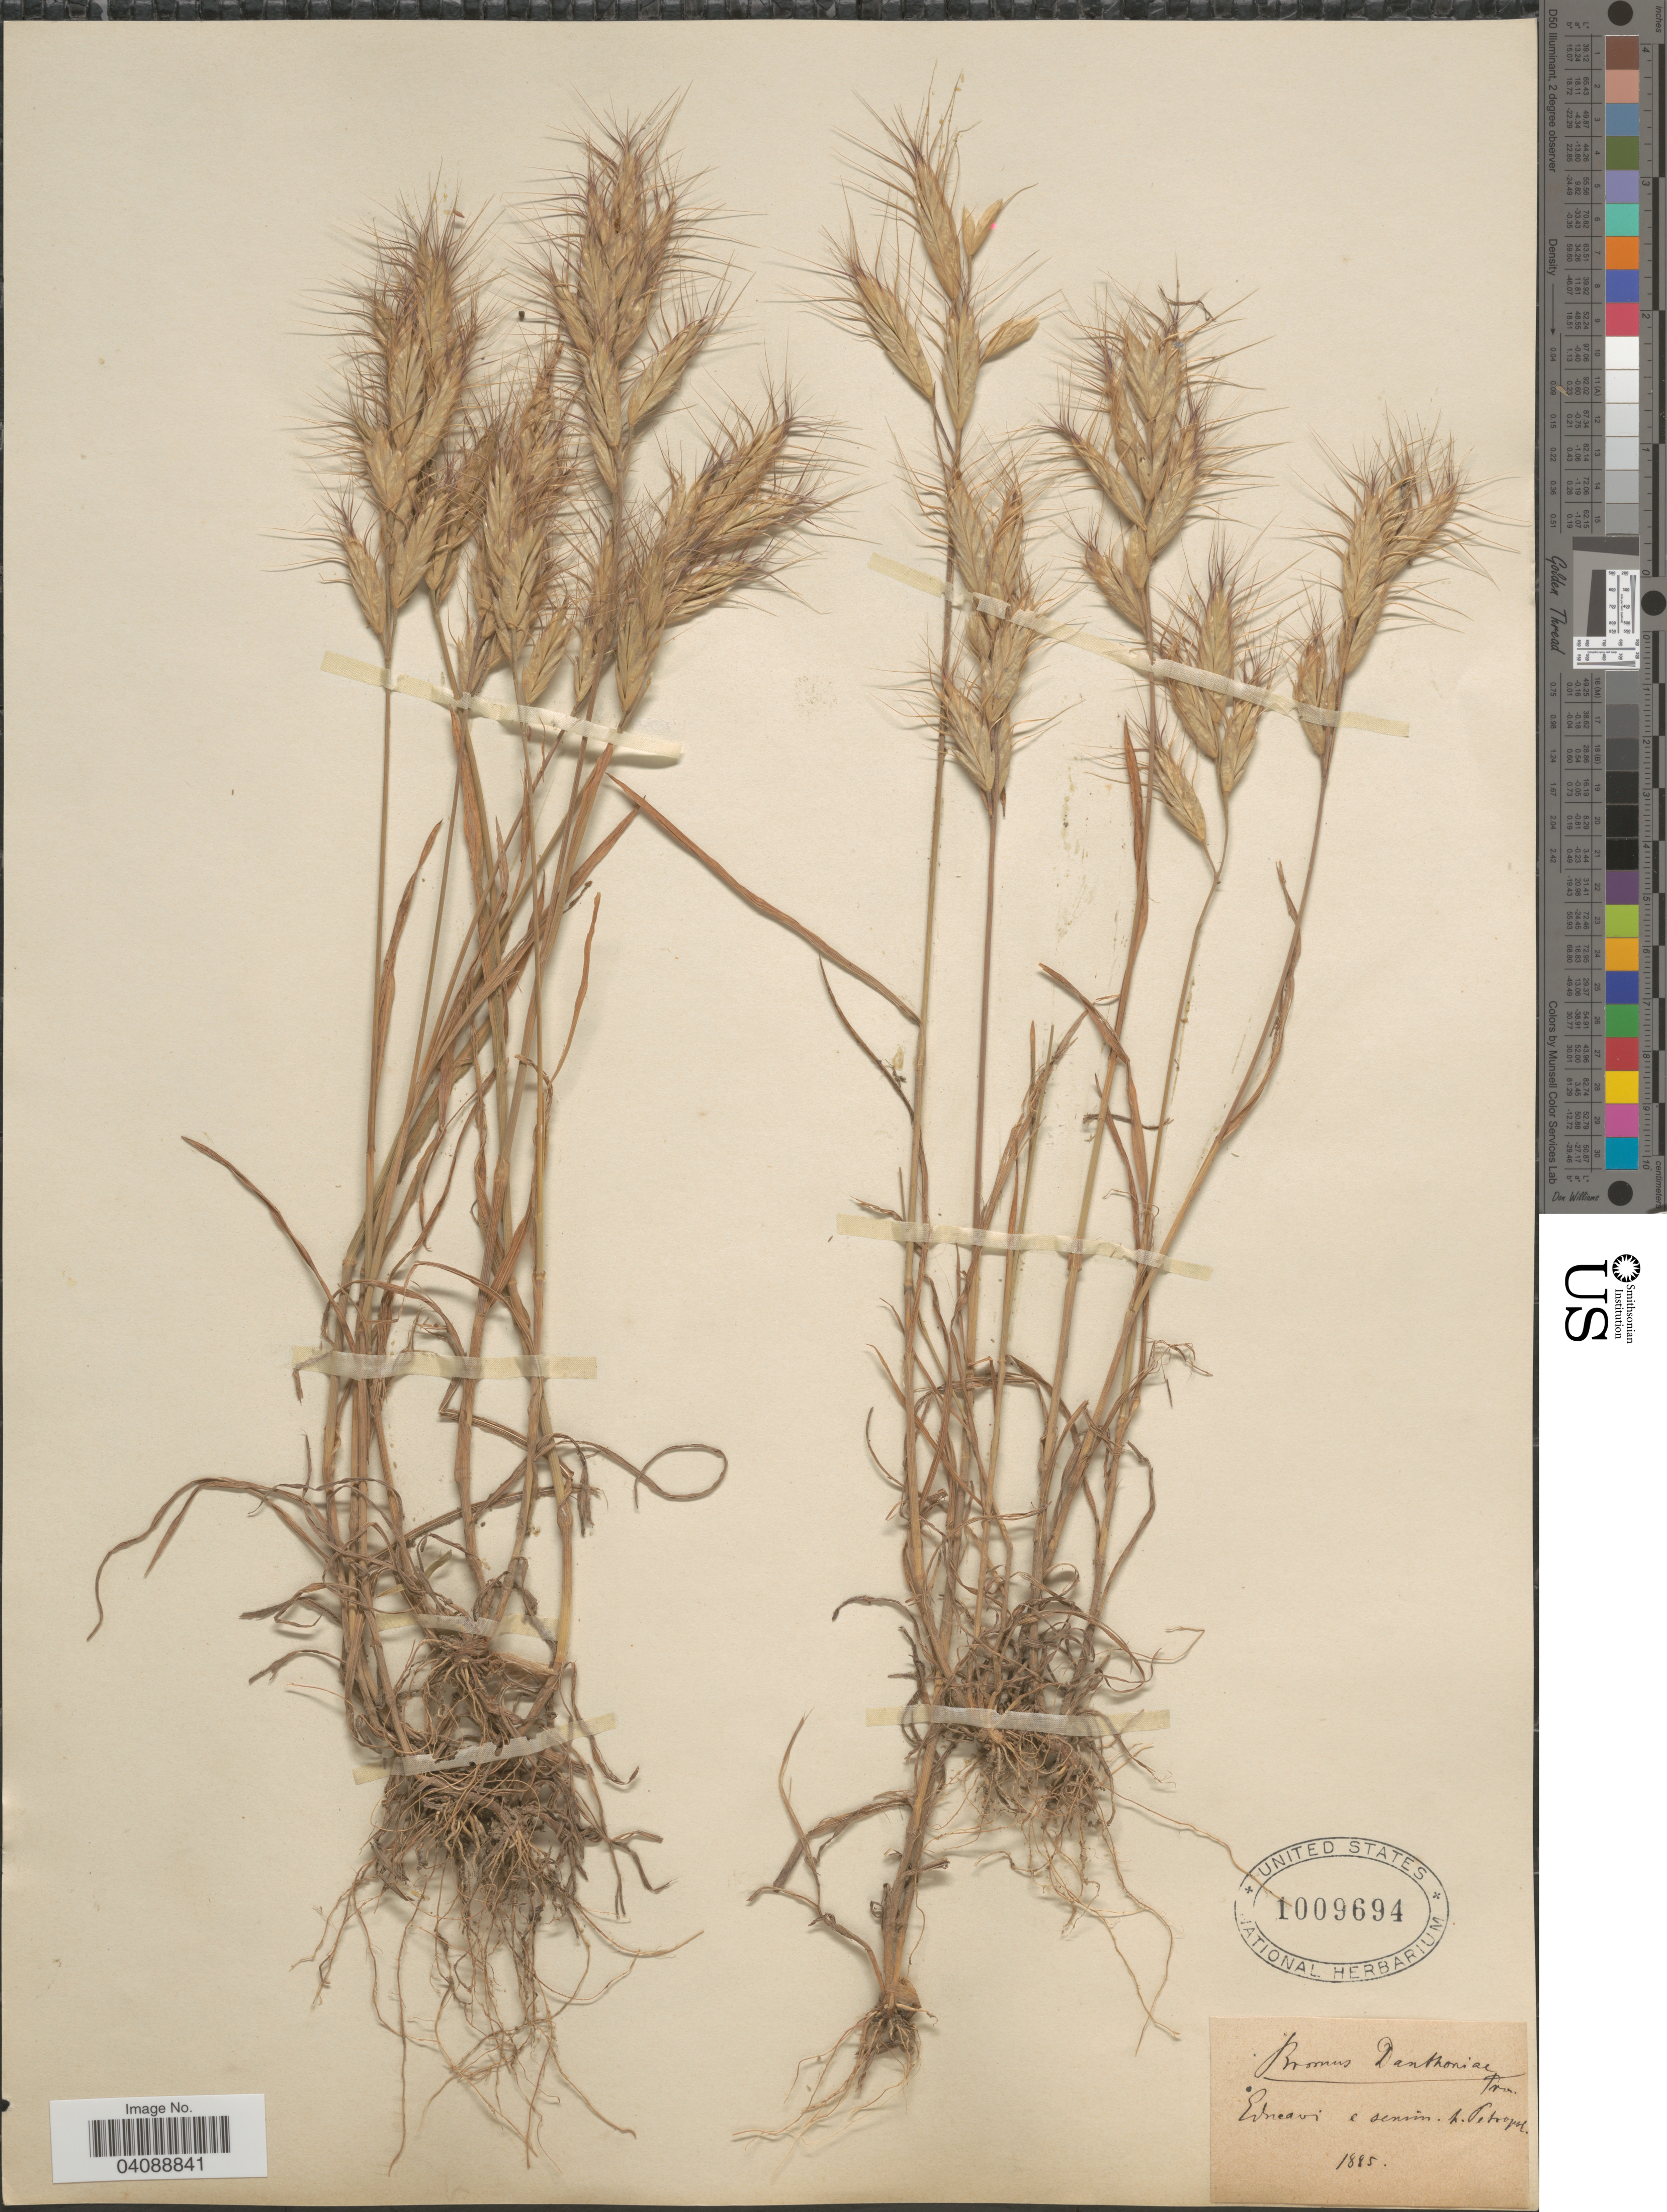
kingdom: Plantae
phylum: Tracheophyta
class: Liliopsida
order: Poales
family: Poaceae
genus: Bromus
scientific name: Bromus danthoniae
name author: Trin. ex C.A. Mey.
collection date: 1885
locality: Edreavi e sennin. h. Petropol.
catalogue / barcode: US 1009694